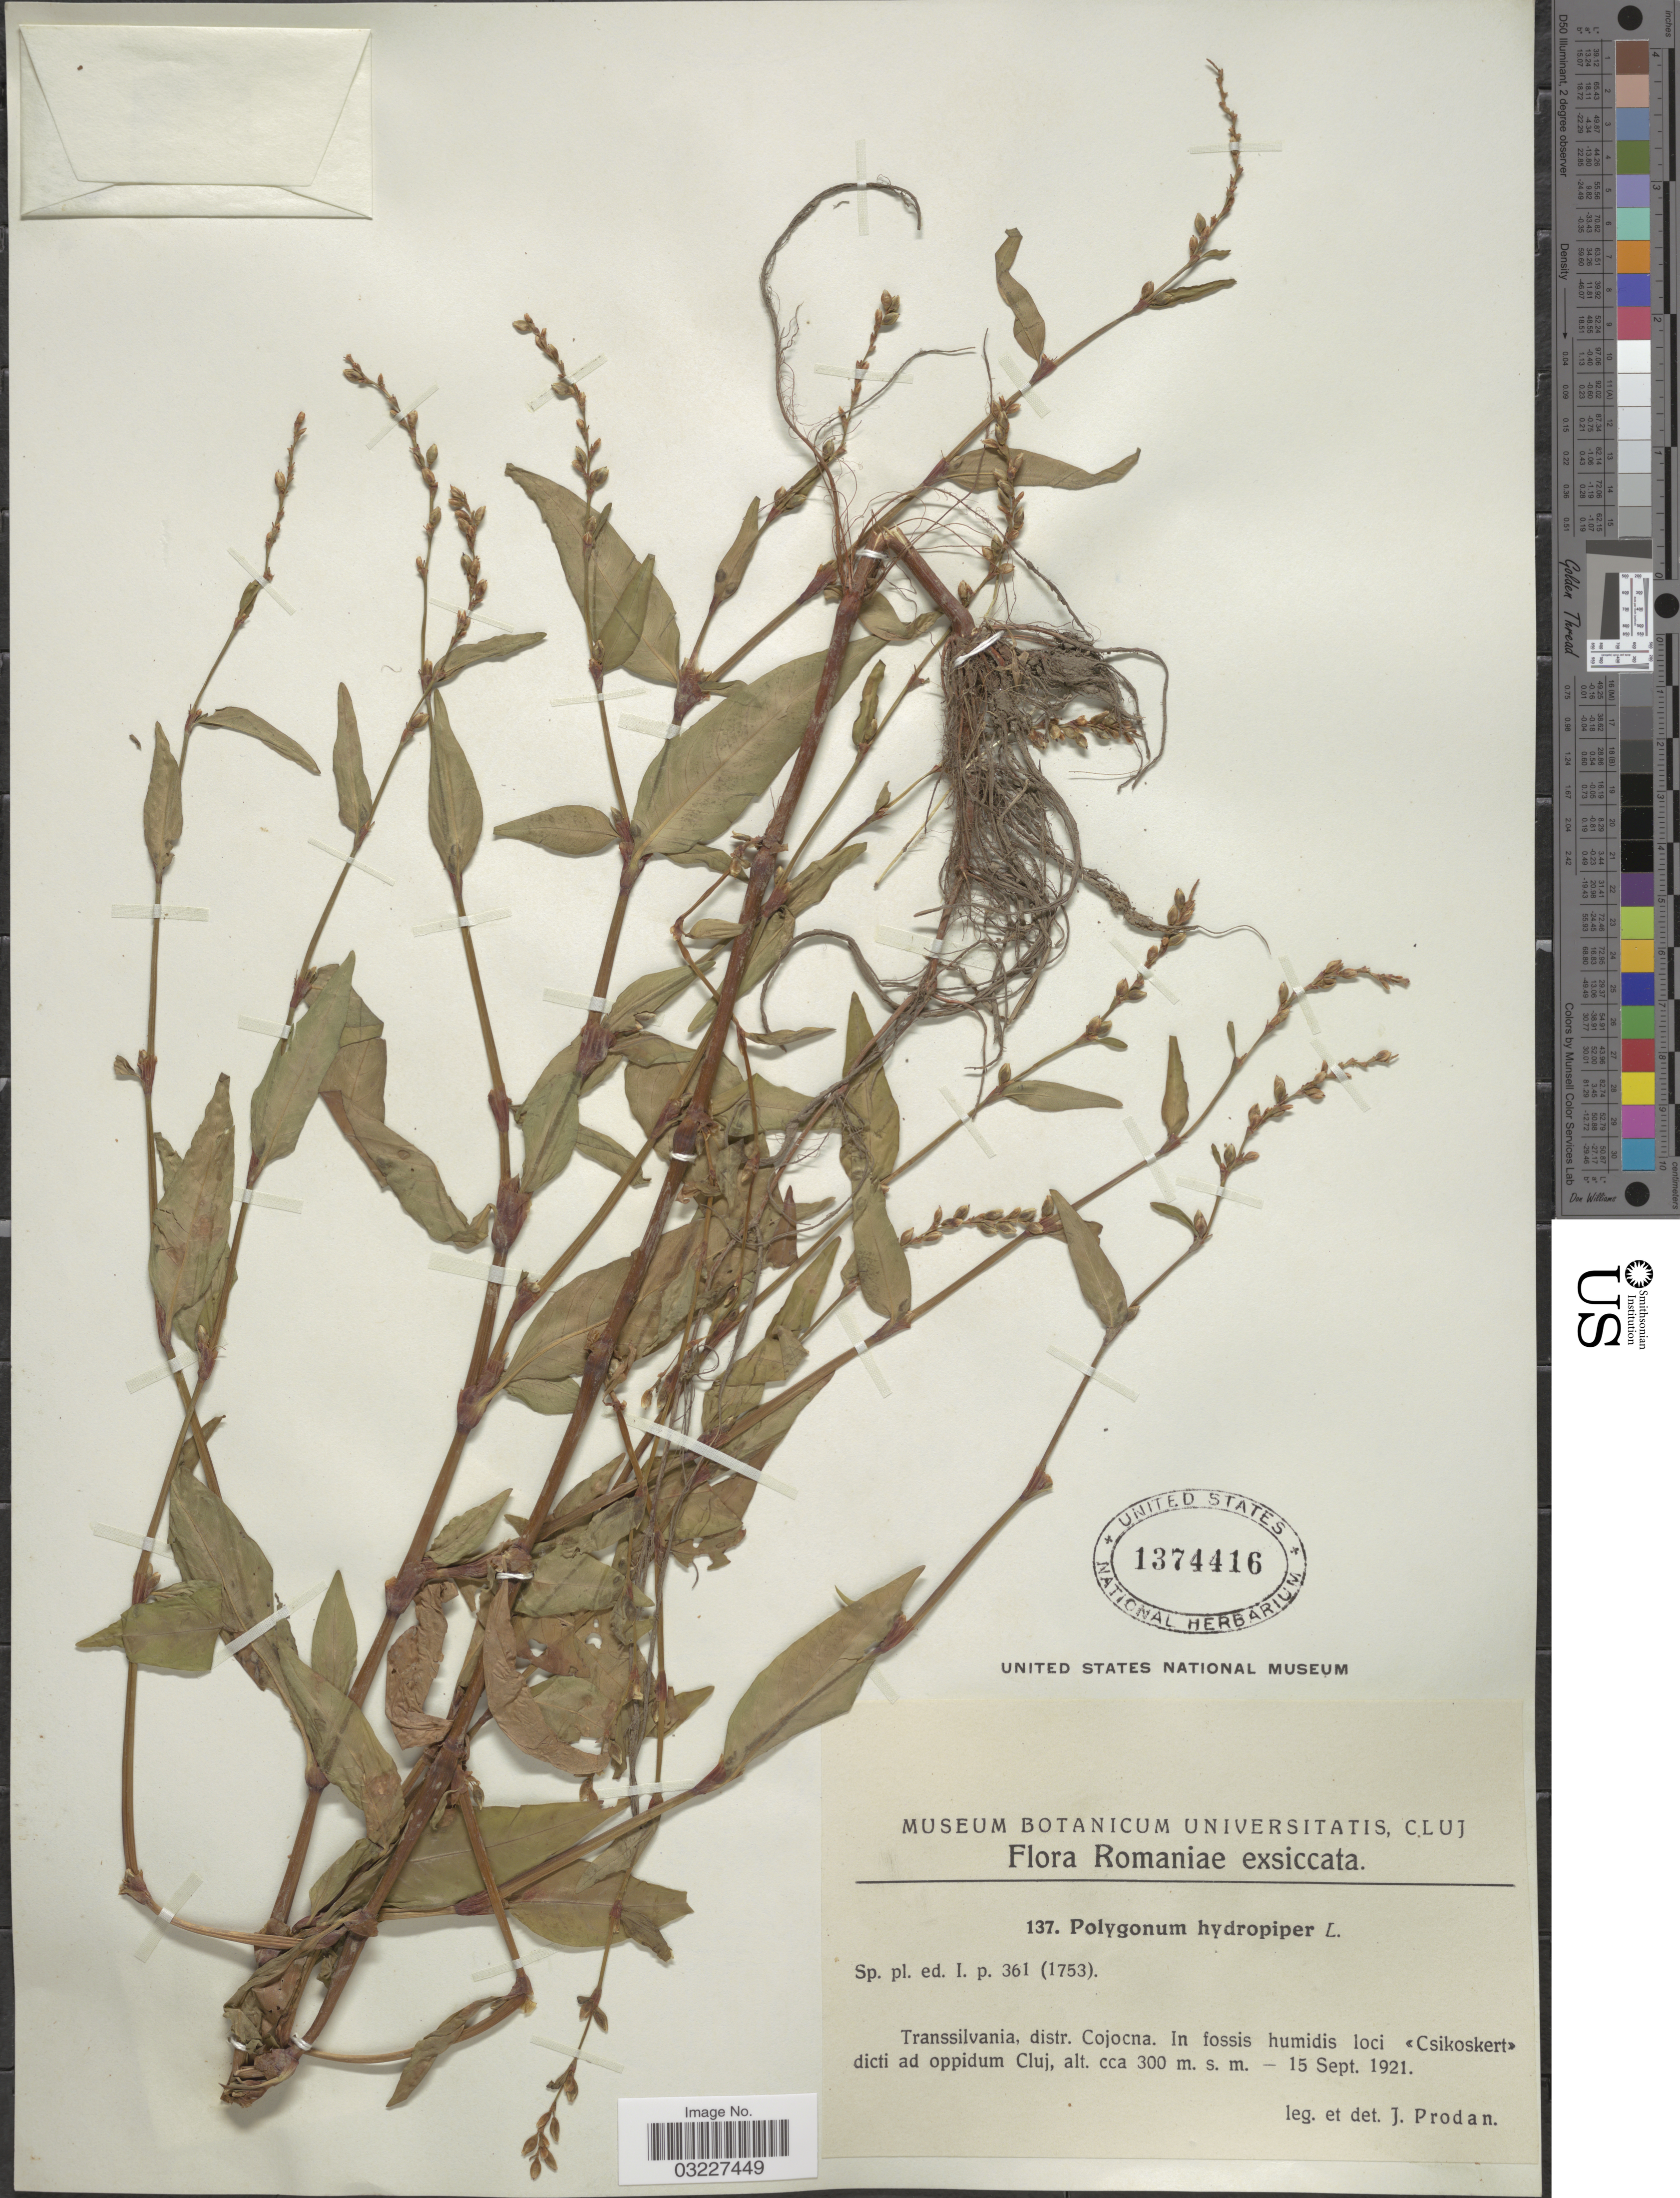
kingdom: Plantae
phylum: Tracheophyta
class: Magnoliopsida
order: Caryophyllales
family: Polygonaceae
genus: Polygonum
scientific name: Polygonum hydropiper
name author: L.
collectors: J. Prodan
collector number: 137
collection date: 1921-09-15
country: Romania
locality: Romaniae exsiccata. Transsilvania, distr. Cojocna. In fossis humidis loci Csikoskert dicti ad oppidum Cluj.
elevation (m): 300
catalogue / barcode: US 1374416